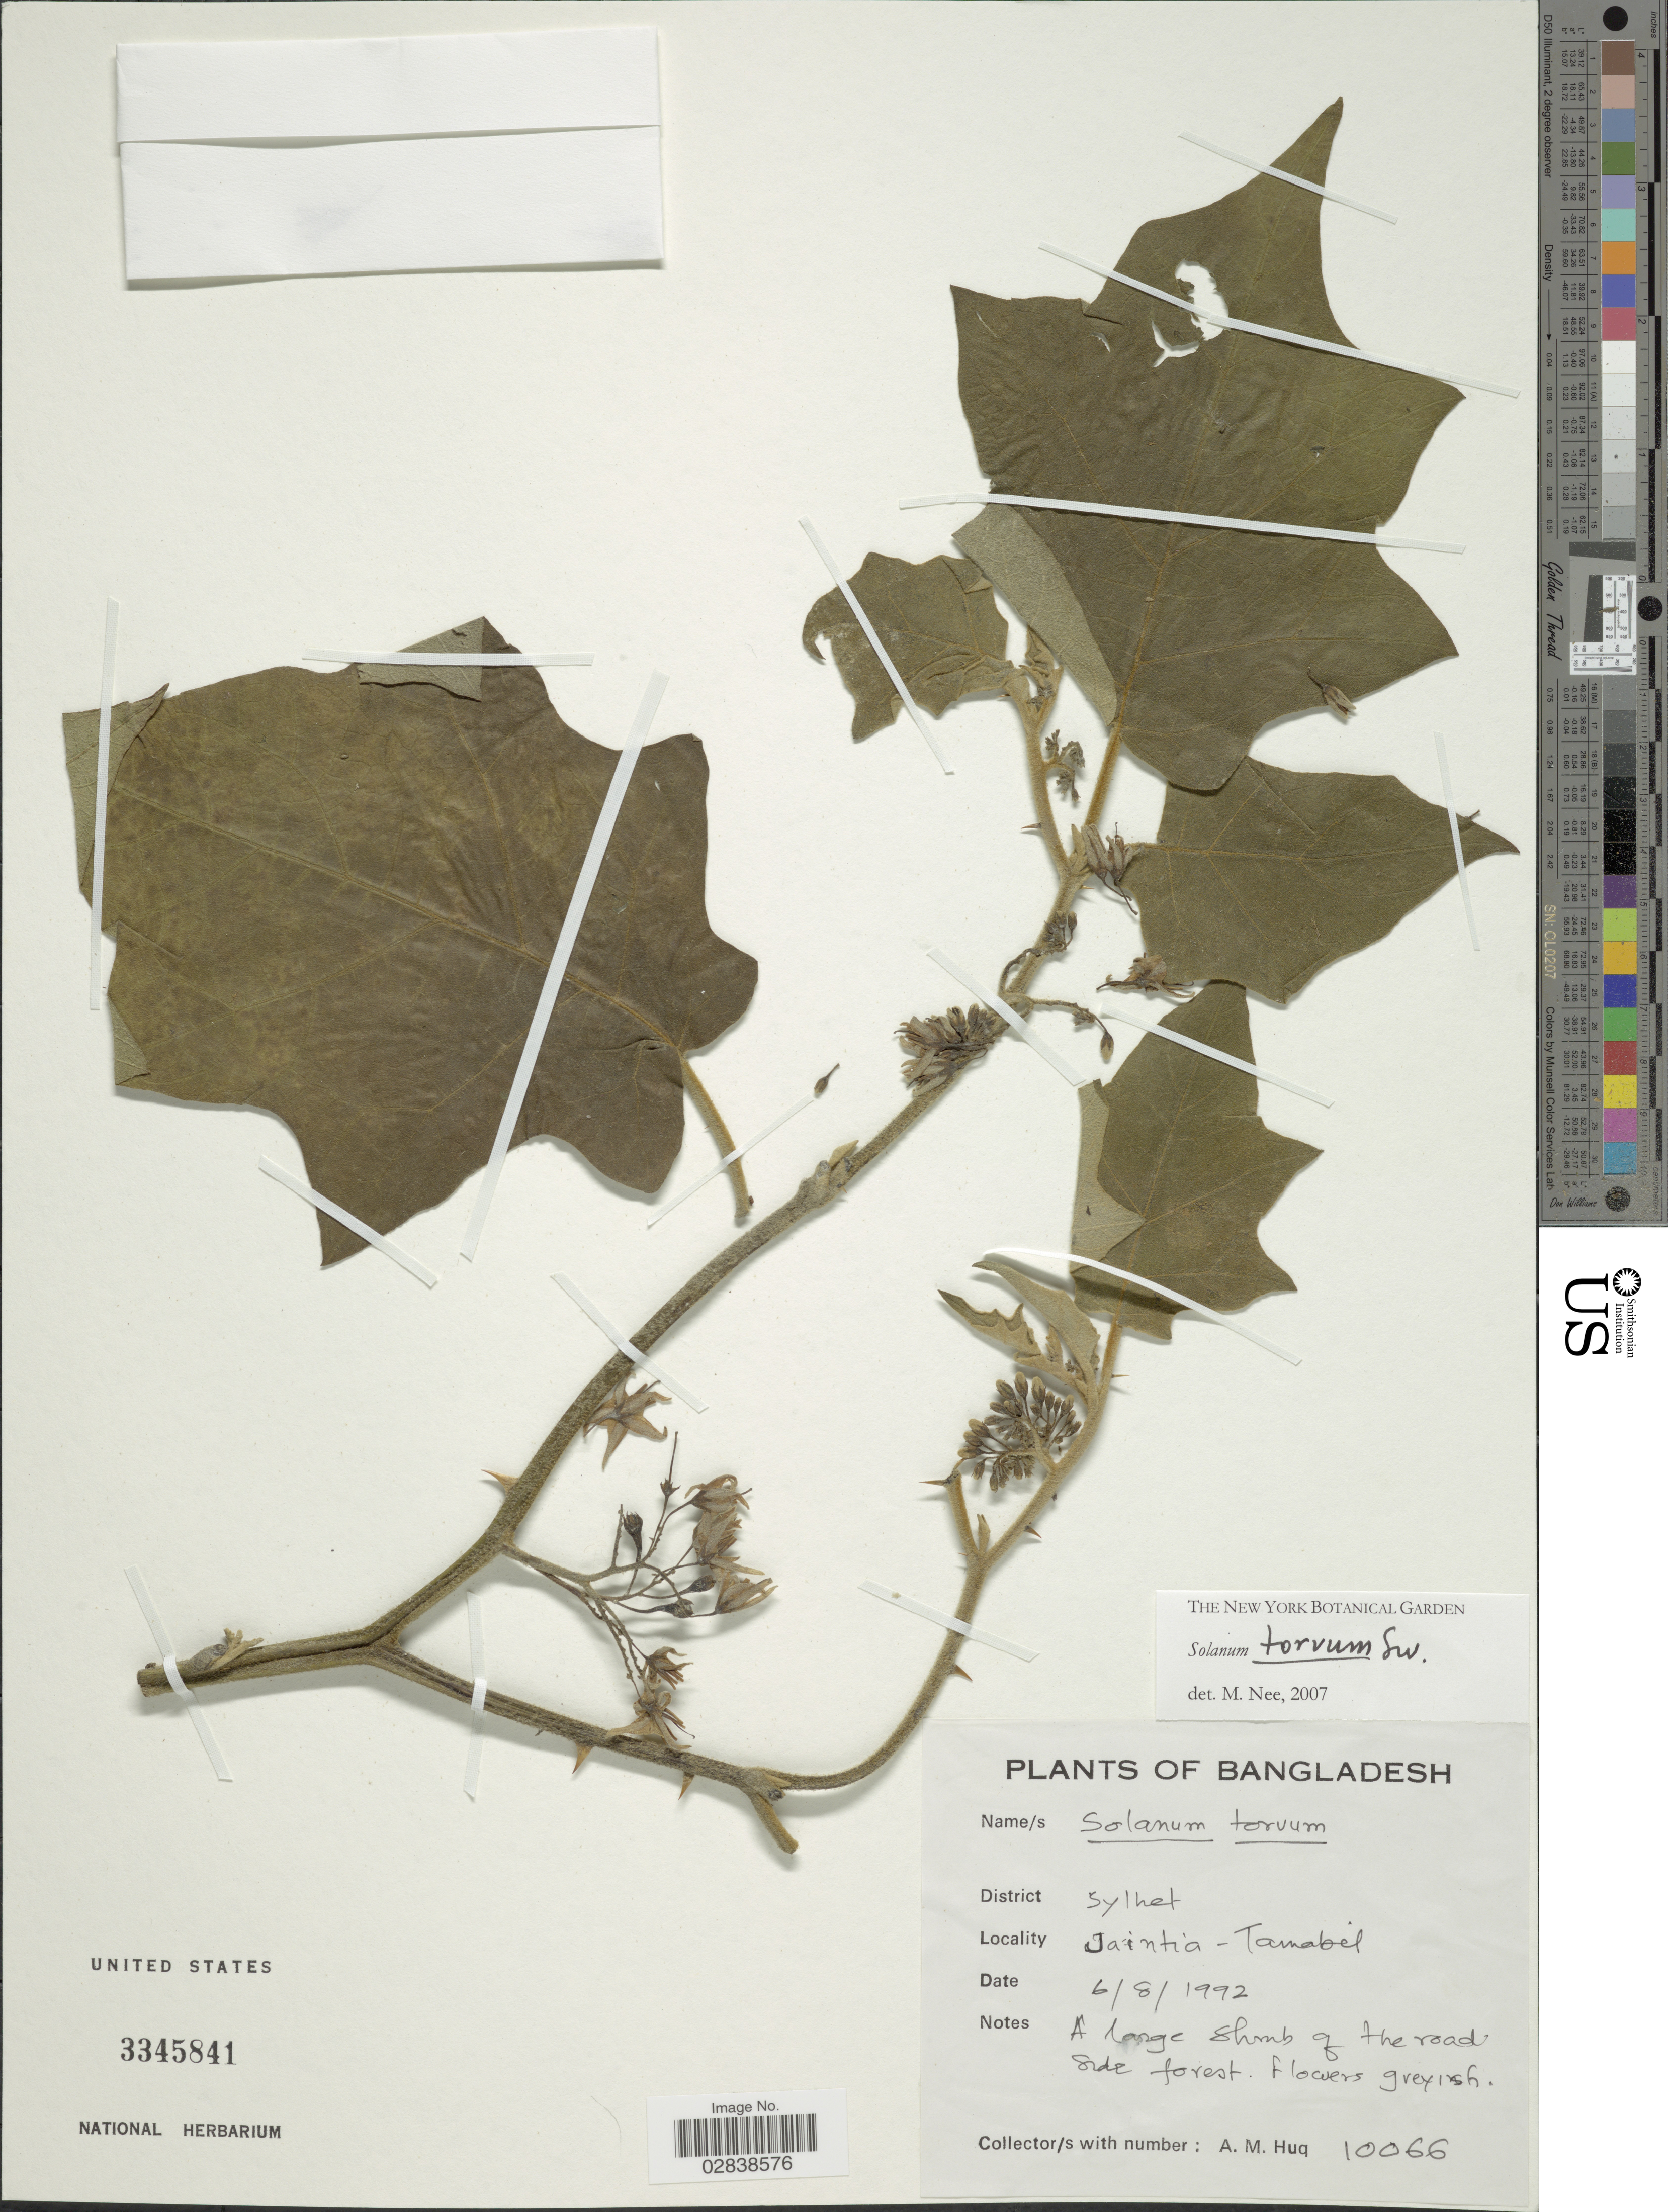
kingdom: Plantae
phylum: Tracheophyta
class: Magnoliopsida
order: Solanales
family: Solanaceae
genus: Solanum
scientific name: Solanum torvum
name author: Sw.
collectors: A. M. Huq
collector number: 10066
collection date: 1992-08-06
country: Bangladesh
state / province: Sylhet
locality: District Sylhet, Jaintia - Tamabel.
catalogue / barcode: US 3345841